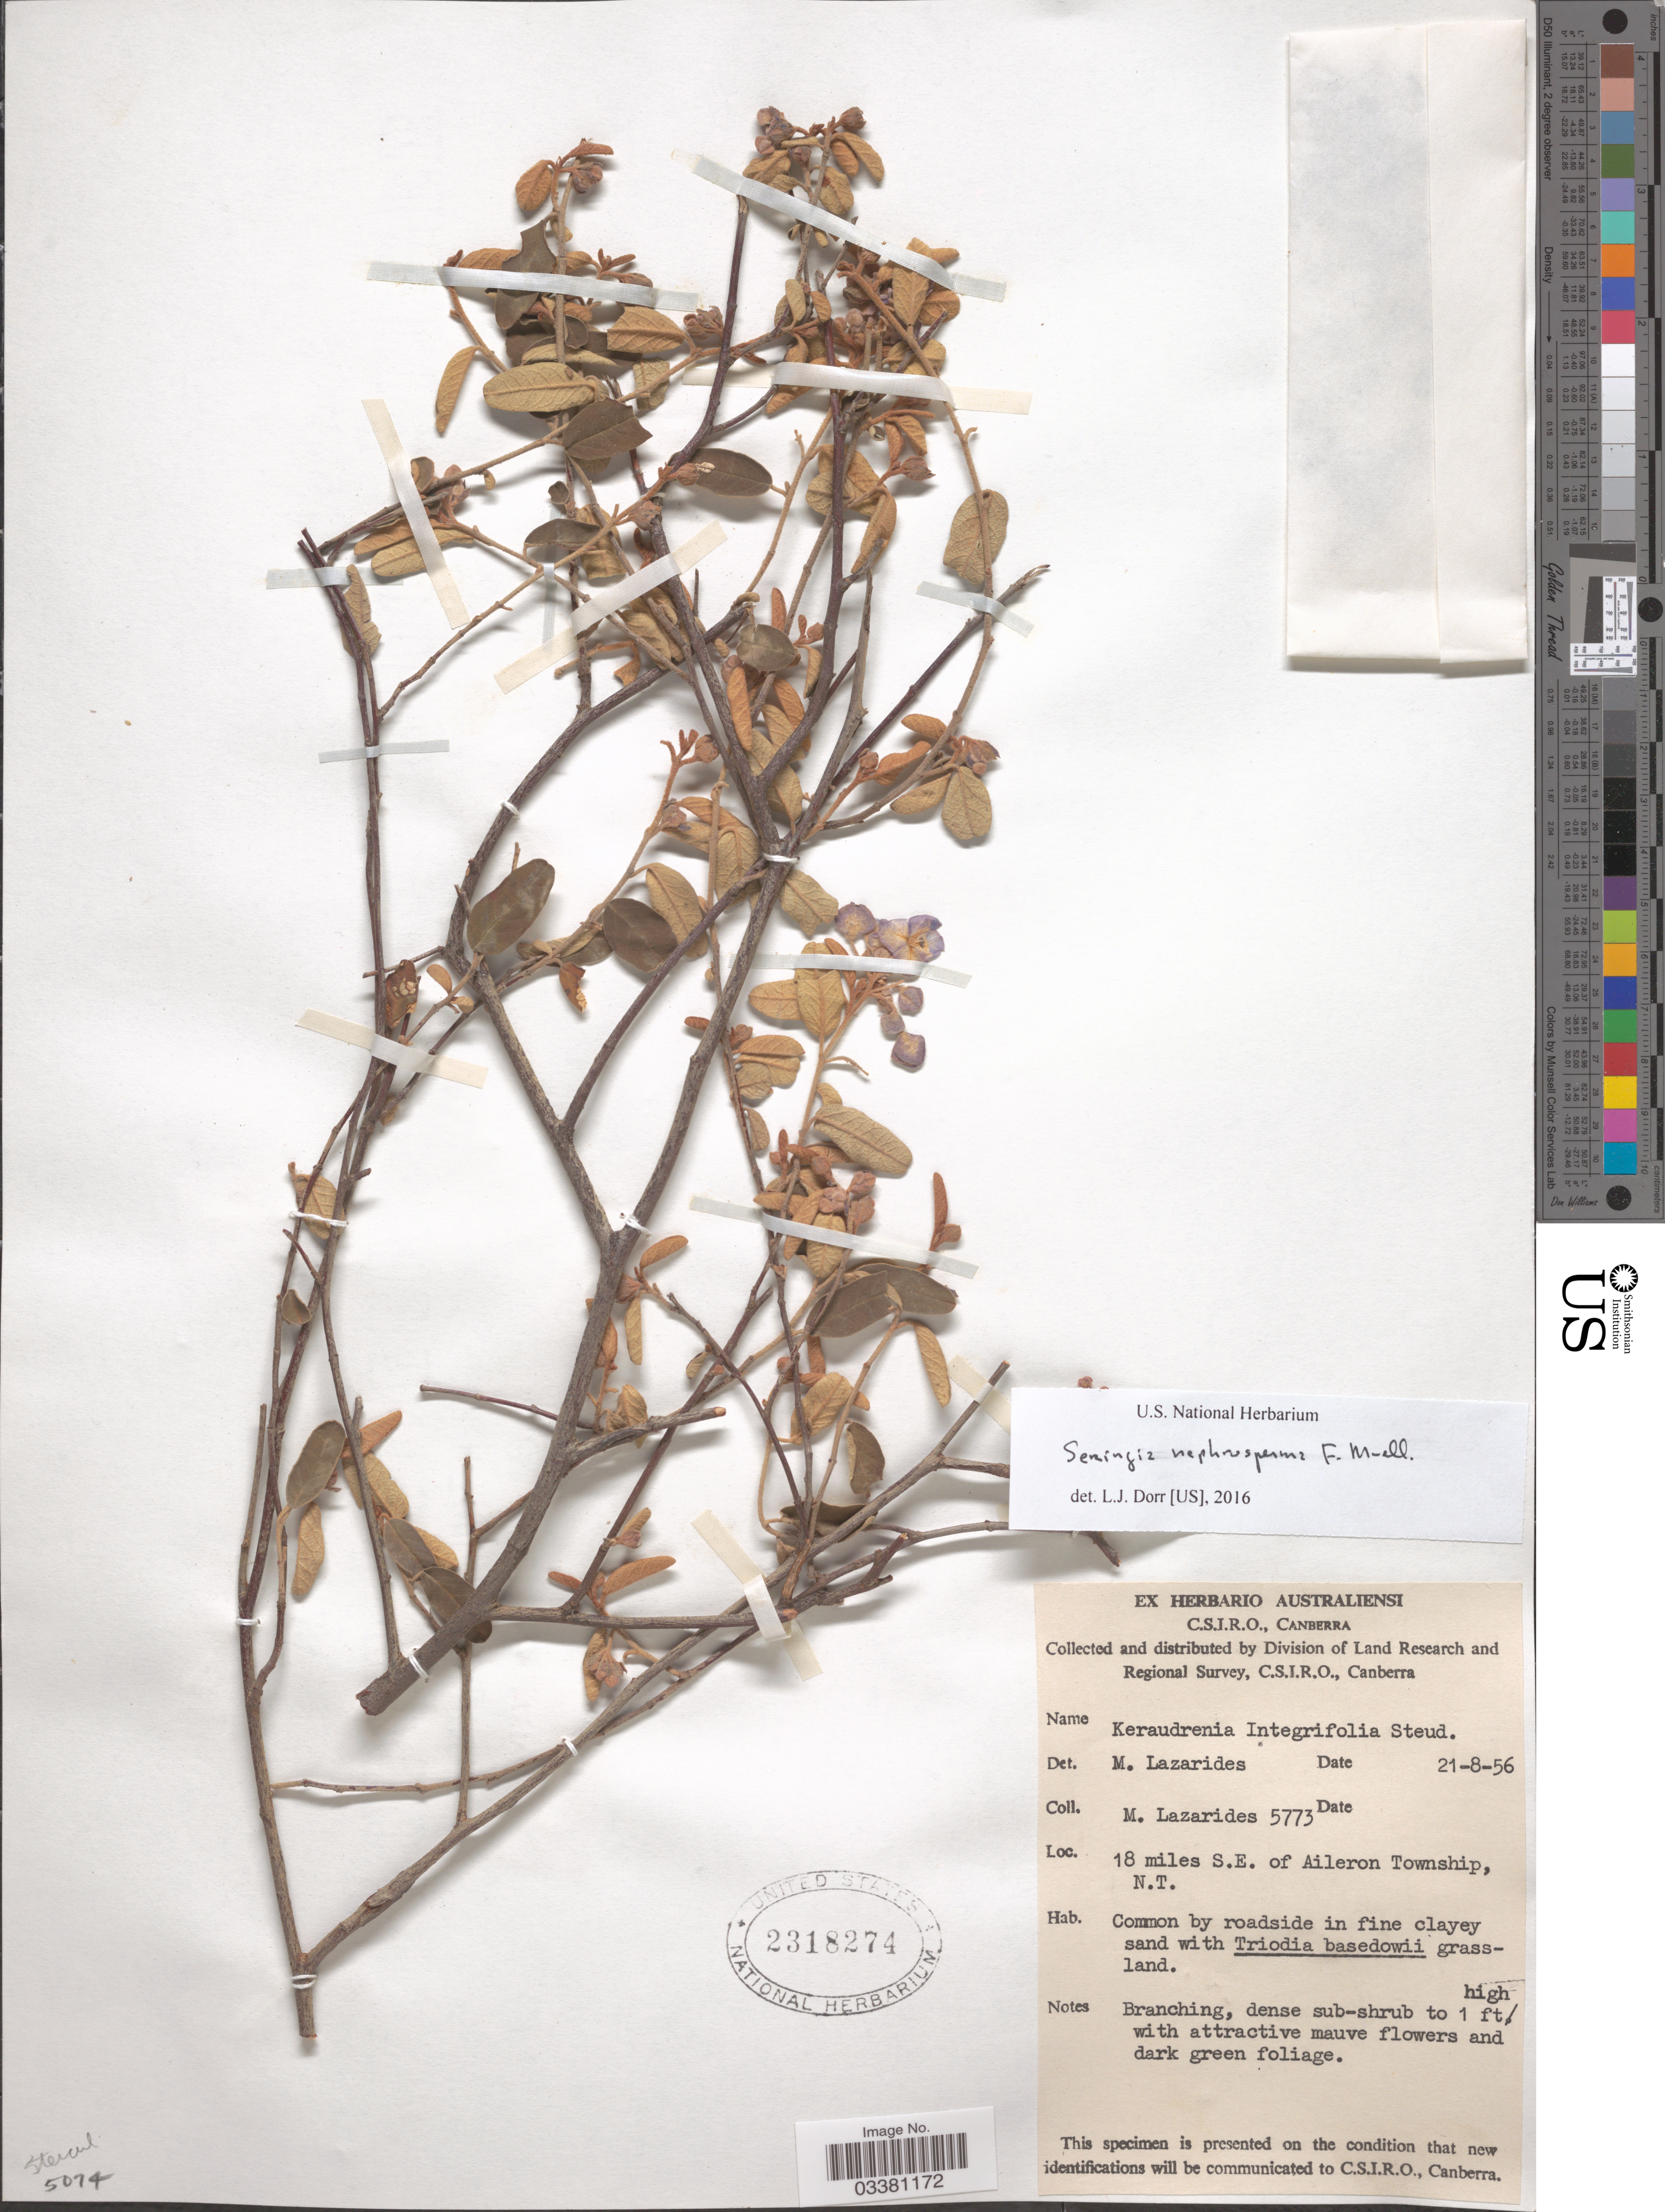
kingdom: Plantae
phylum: Tracheophyta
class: Magnoliopsida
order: Malvales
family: Malvaceae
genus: Seringia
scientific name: Seringia nephrosperma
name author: F. Muell.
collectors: M. Lazarides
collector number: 5773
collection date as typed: Transcribed d/m/y: 21/8/56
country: Australia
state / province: Northern Territory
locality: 18 miles S.E. of Aileron Township.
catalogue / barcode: US 2318274